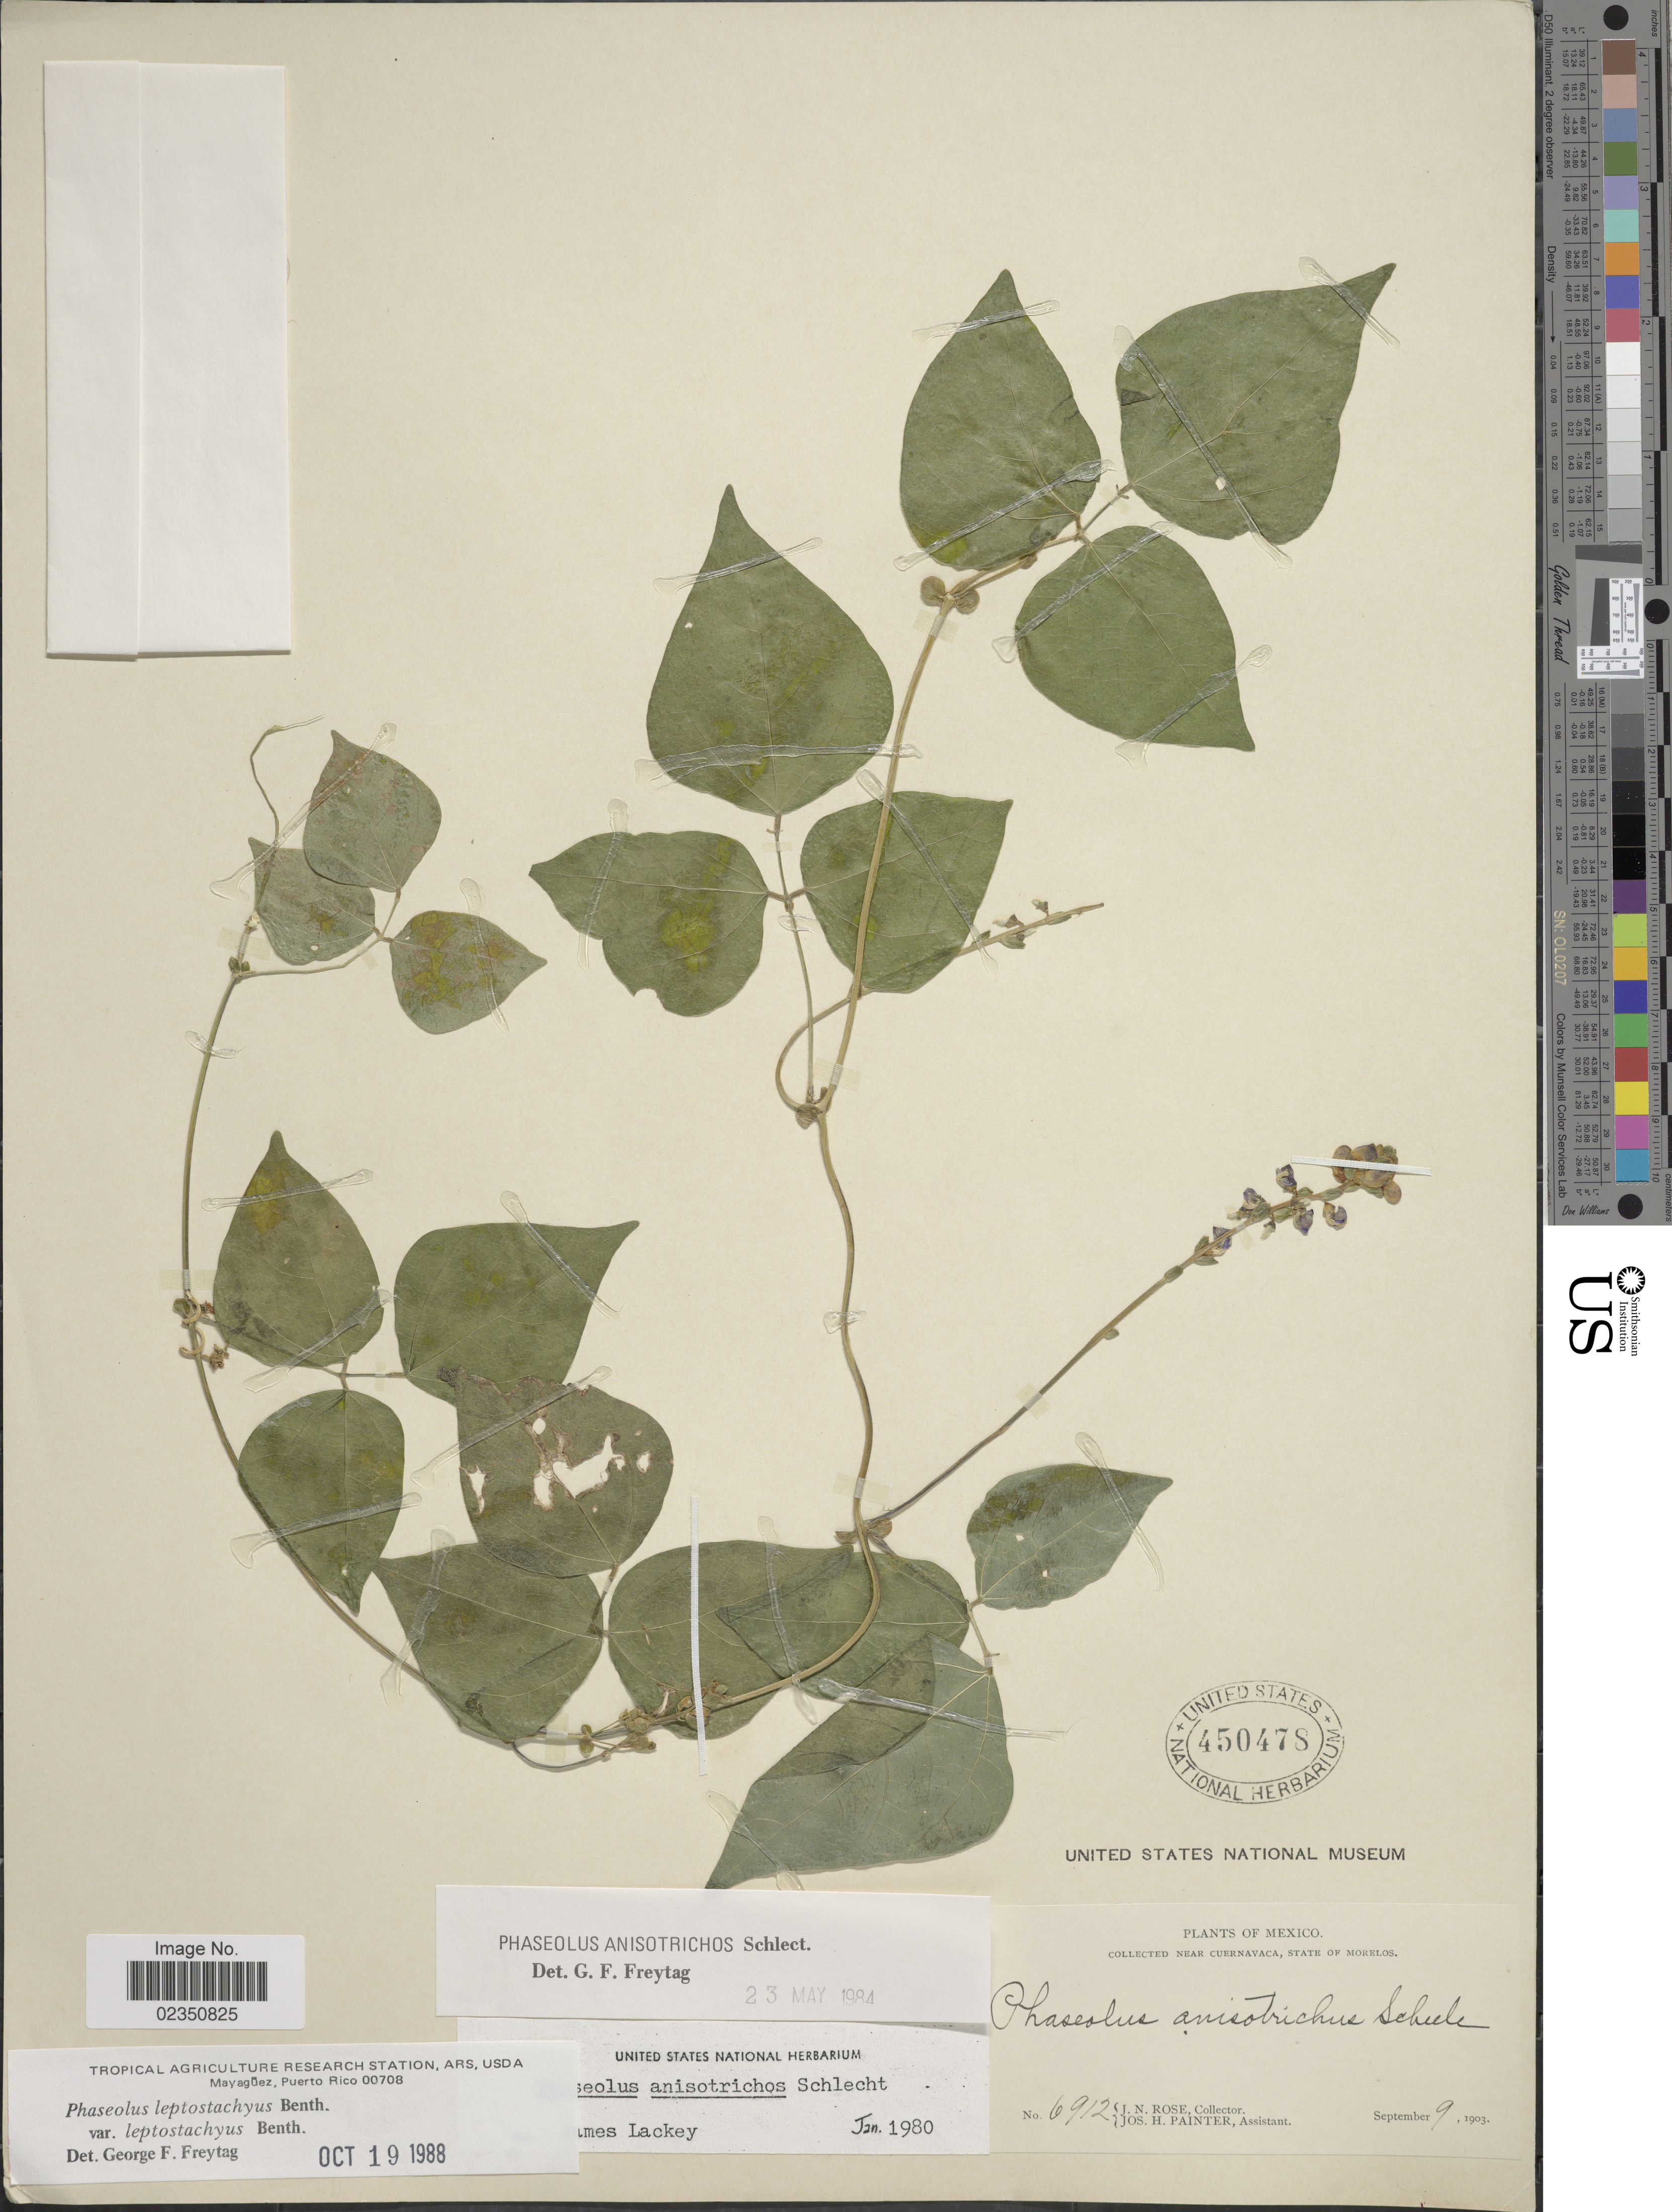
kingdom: Plantae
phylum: Tracheophyta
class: Magnoliopsida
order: Fabales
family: Fabaceae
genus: Phaseolus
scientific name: Phaseolus leptostachyus var. leptostachyus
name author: Benth.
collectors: J. N. Rose & J. H. Painter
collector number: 6912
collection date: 1903-09-09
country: Mexico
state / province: Morelos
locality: Near Cuernavaca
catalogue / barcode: US 450478